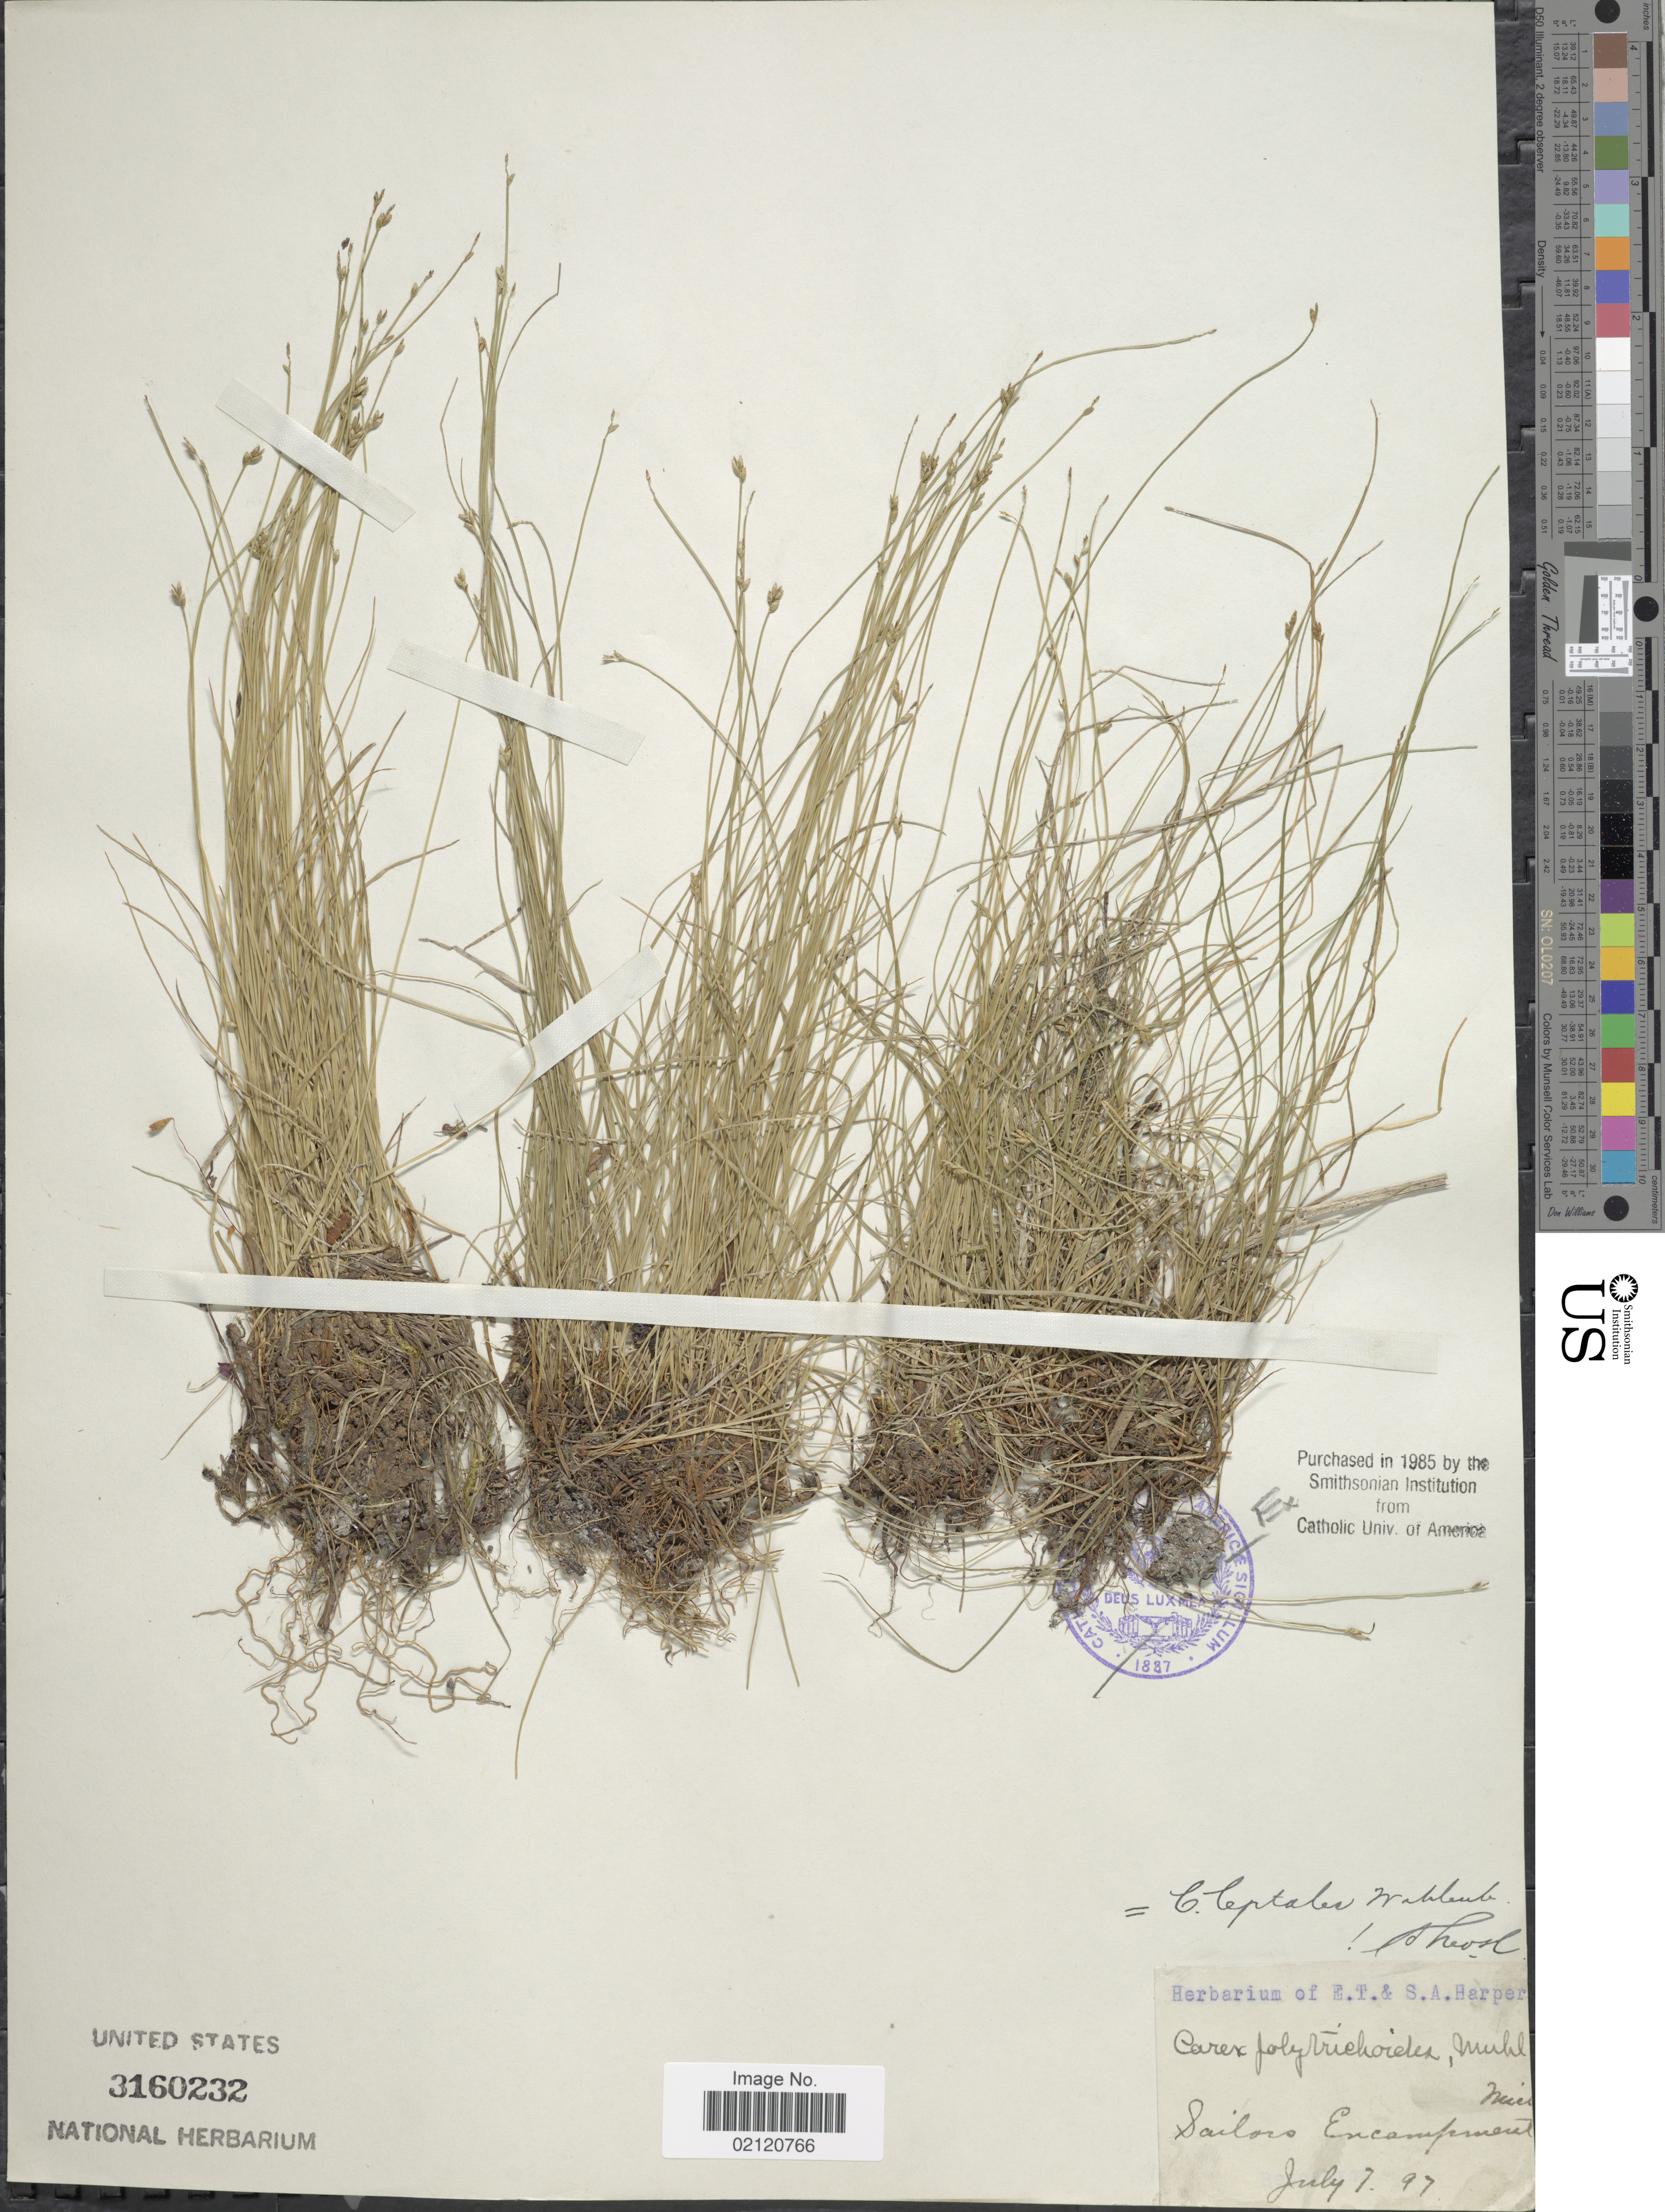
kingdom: Plantae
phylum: Tracheophyta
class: Liliopsida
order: Poales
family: Cyperaceae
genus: Carex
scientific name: Carex leptalea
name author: Wahlenb.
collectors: ex herb. of E. T. & S. A. Harper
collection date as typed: Transcribed d/m/y: 7/7/97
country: United States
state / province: Michigan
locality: Sailors Encampment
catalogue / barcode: US 3160232